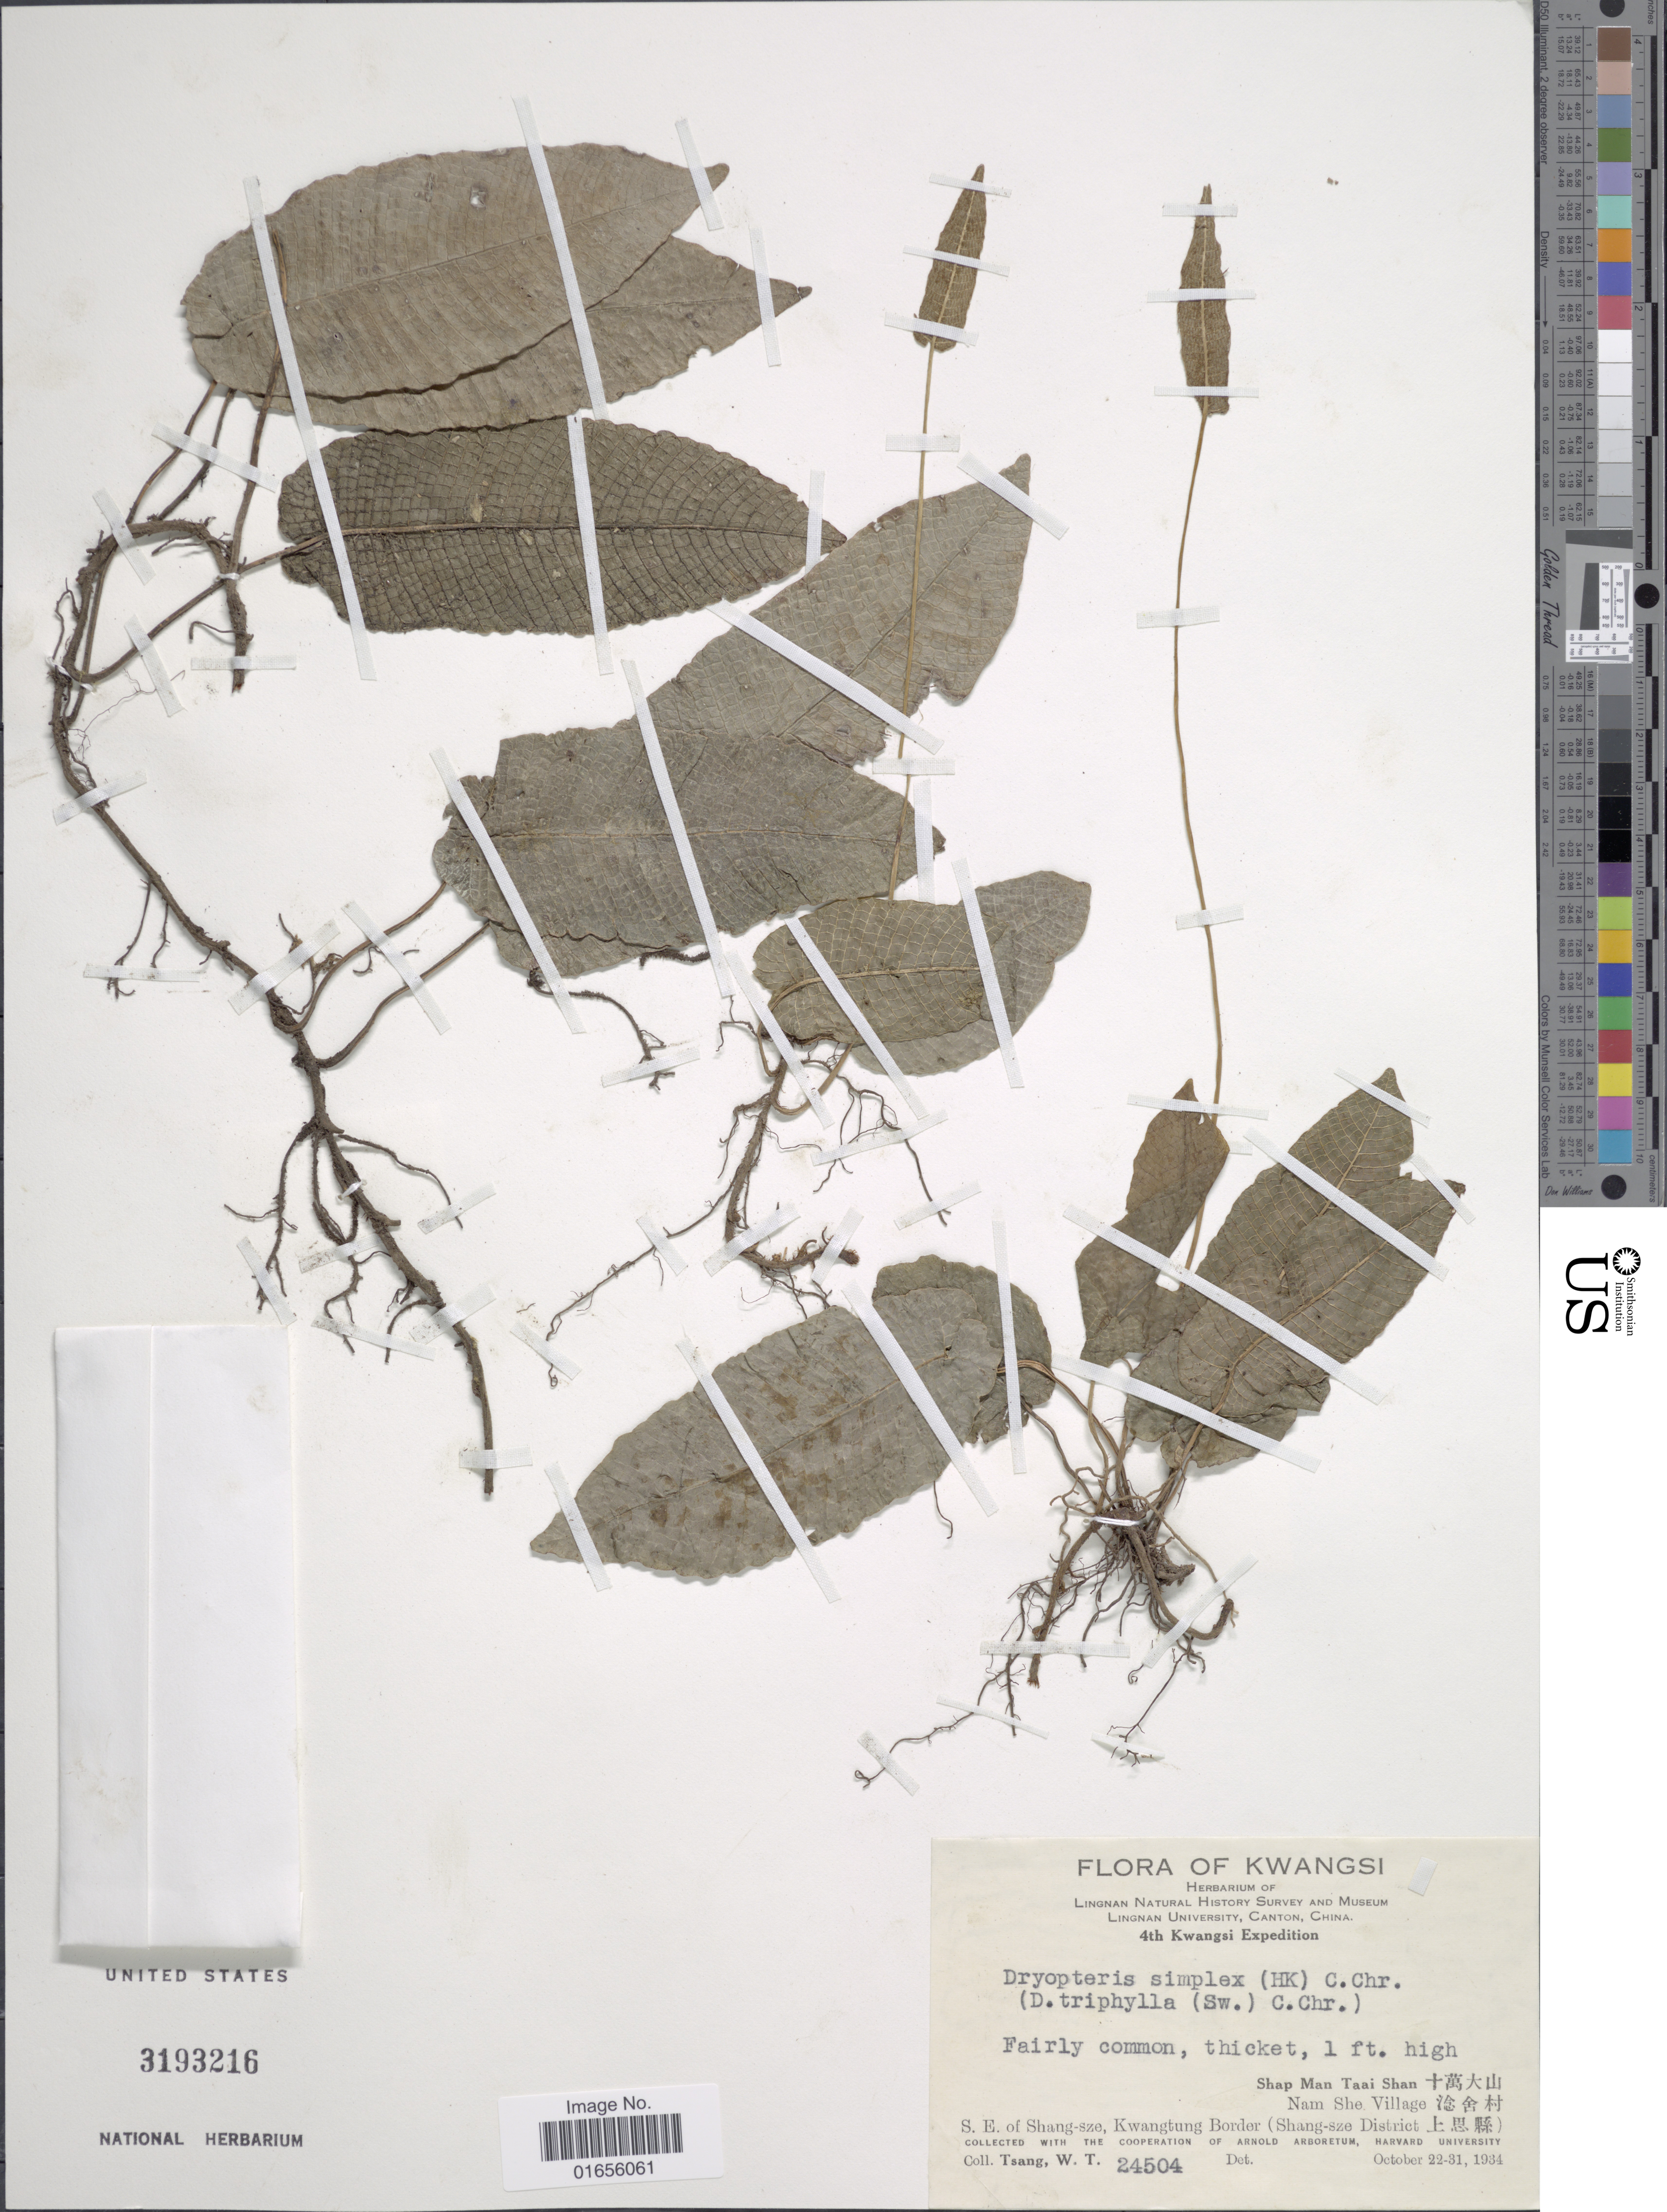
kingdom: Plantae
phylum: Tracheophyta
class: Polypodiopsida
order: Polypodiales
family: Thelypteridaceae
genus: Pronephrium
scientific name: Pronephrium triphyllum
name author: (Sw.) Holttum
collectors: W. T. Tsang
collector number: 24504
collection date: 1934-10-22/1934-10-31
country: China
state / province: Guangxi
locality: Kwangsi, Shap Man Taai Shan, Nam She Village, S. E. of Shang-sze, Kwangtung Border (Shang-sze District)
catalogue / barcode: US 3193216